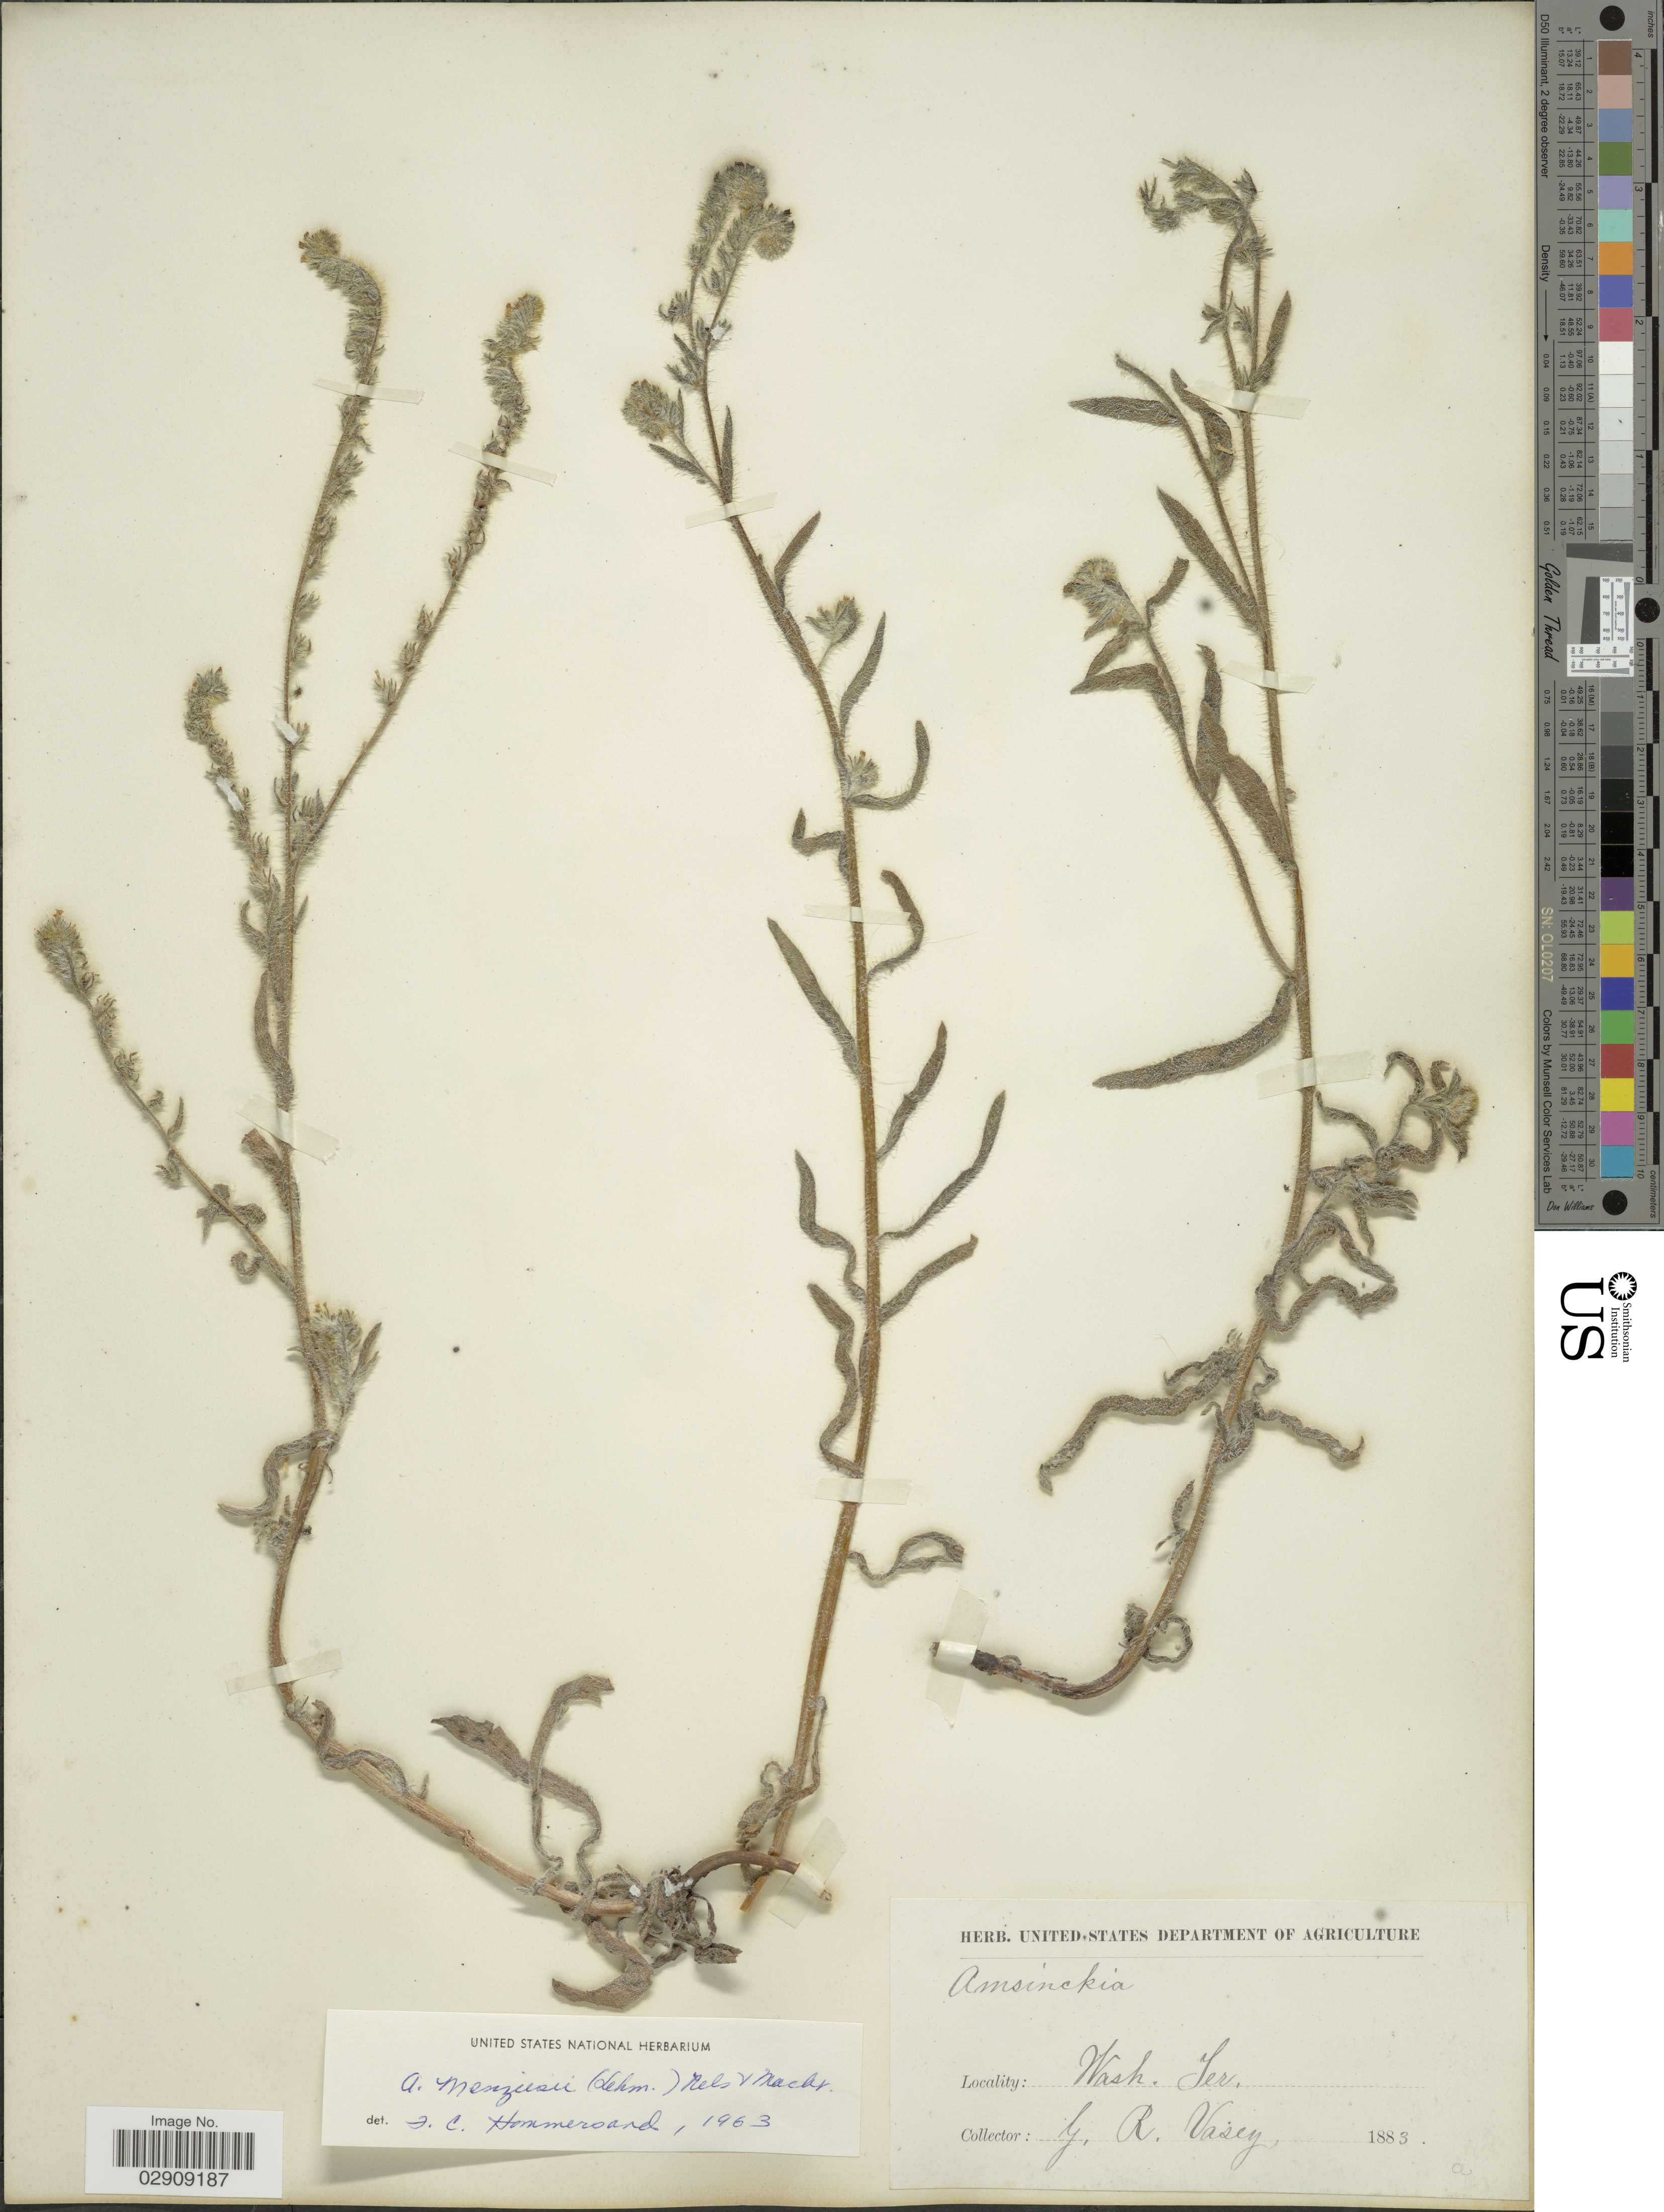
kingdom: Plantae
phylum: Tracheophyta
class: Magnoliopsida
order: Boraginales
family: Boraginaceae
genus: Amsinckia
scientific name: Amsinckia menziesii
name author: A. Nelson & J.F. Macbr.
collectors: G. R. Vasey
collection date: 1883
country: United States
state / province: Washington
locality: Wash. Ter.